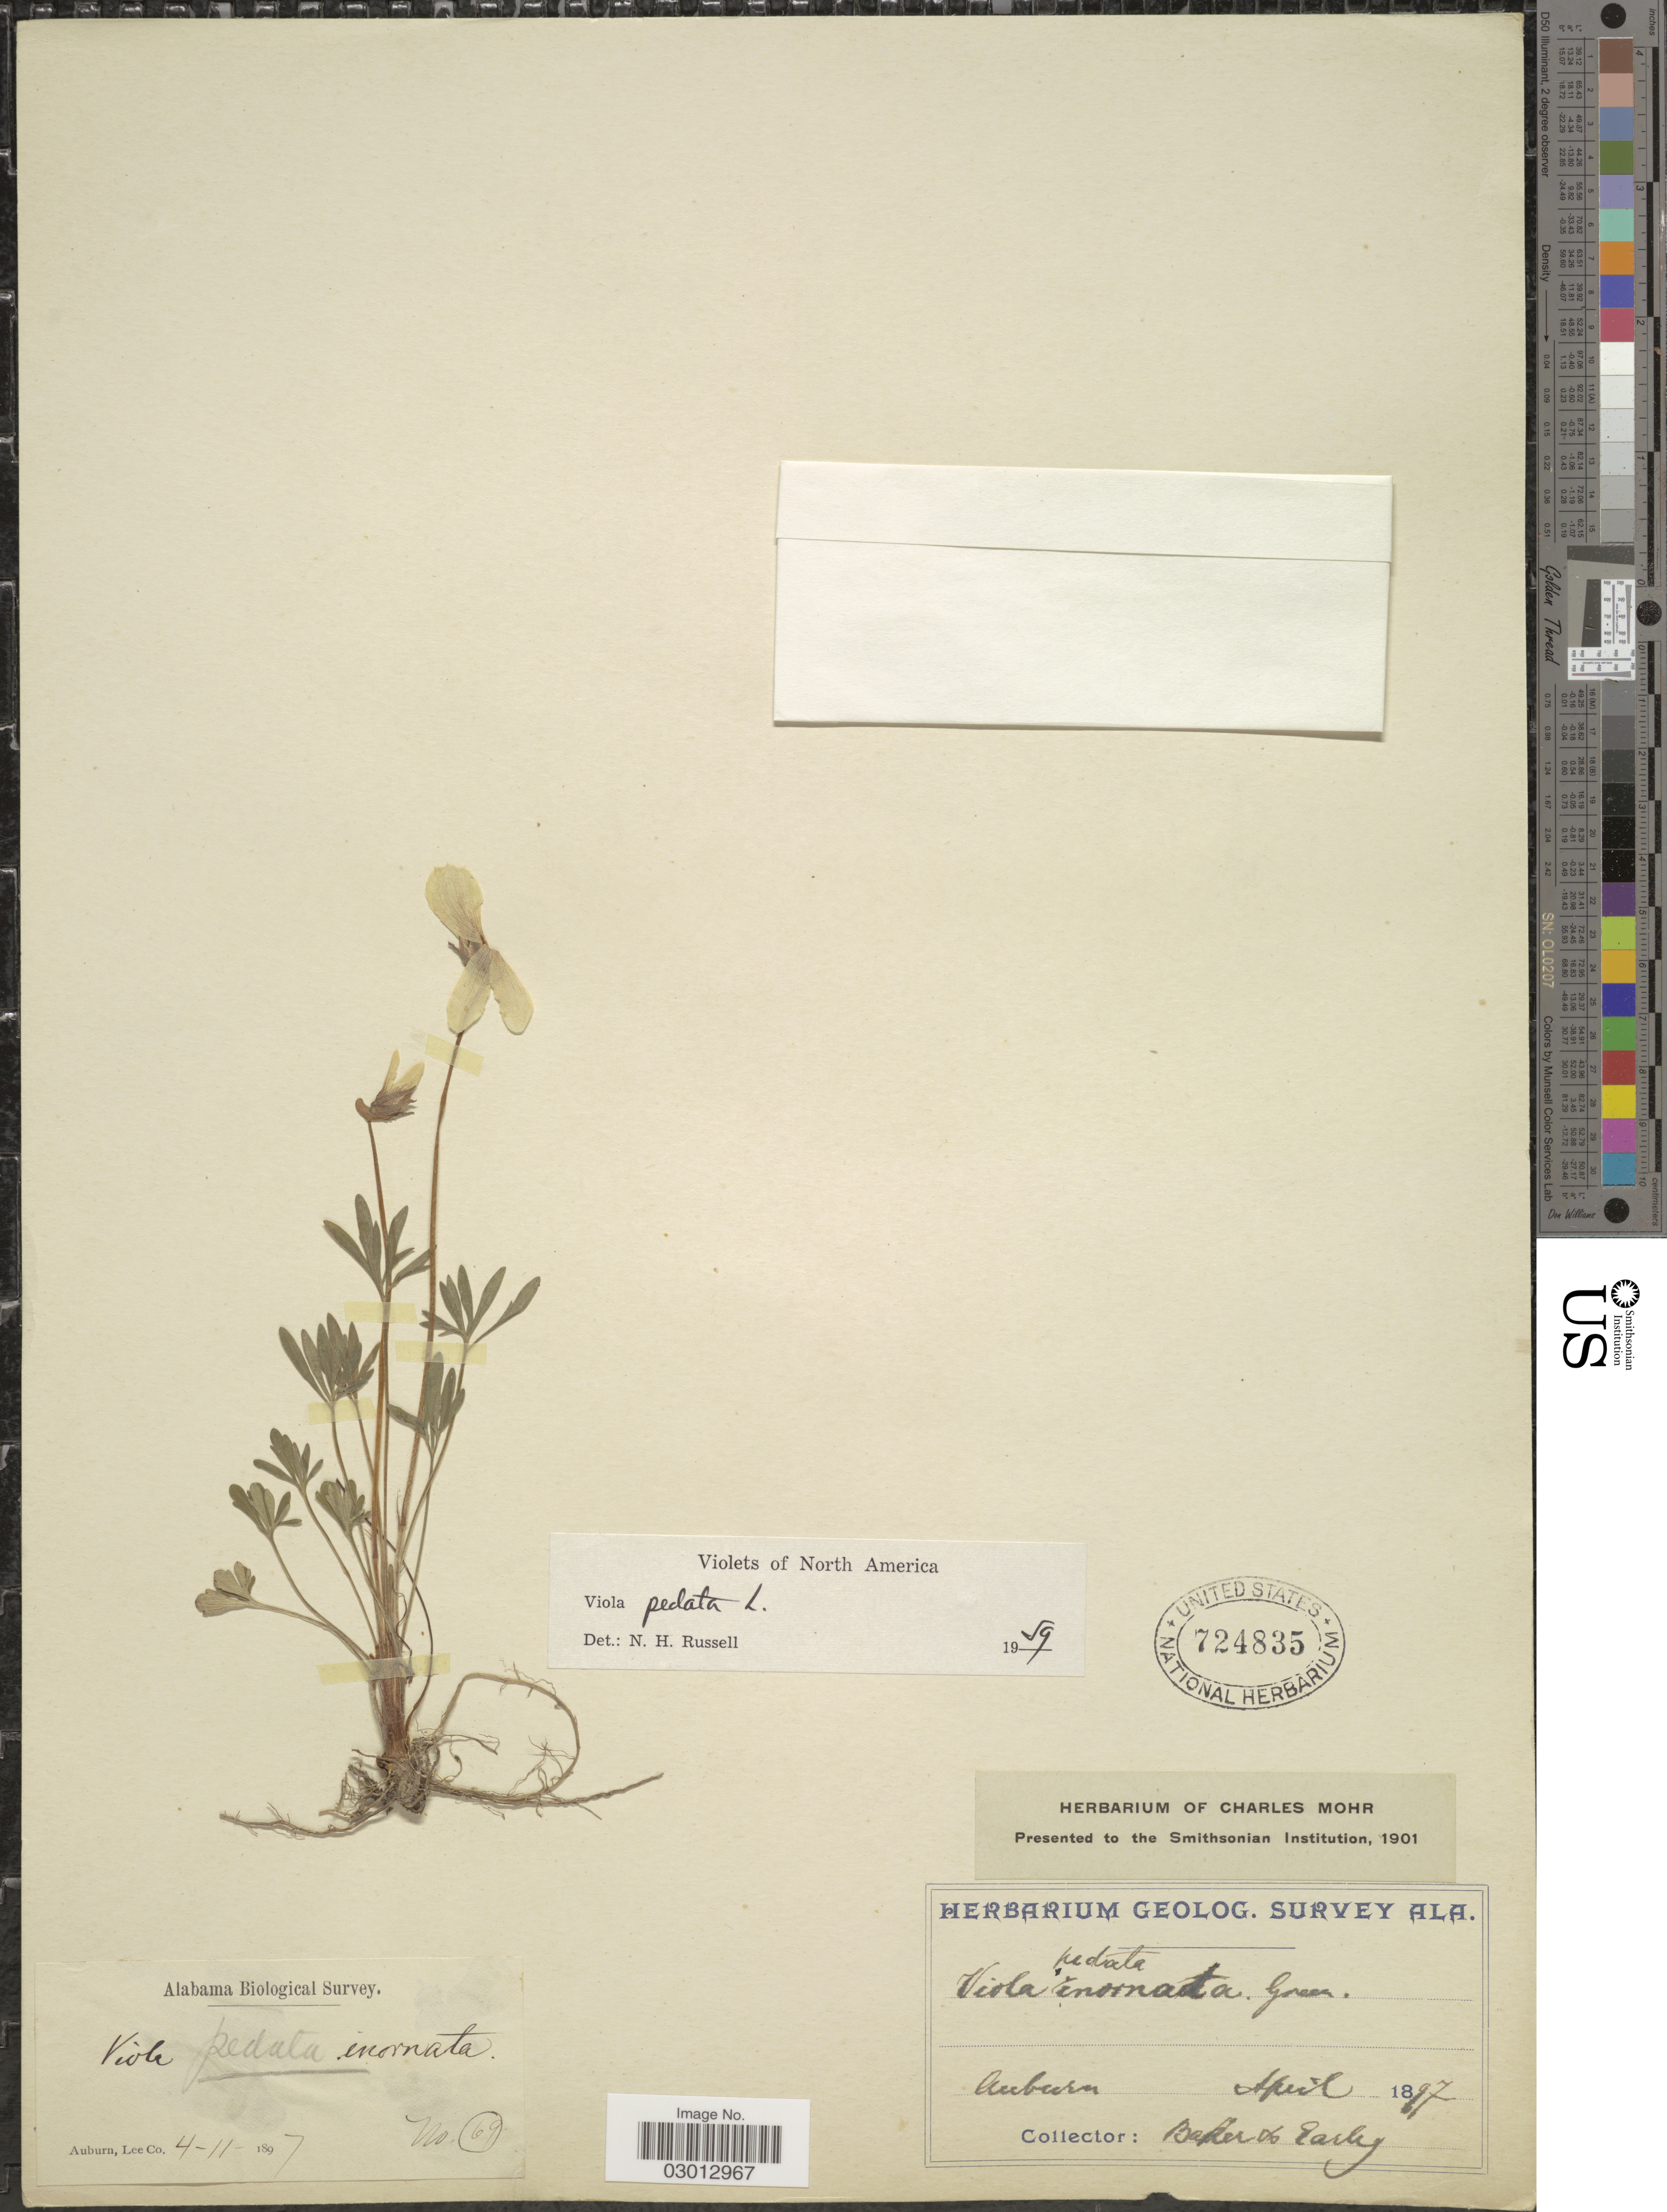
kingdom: Plantae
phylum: Tracheophyta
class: Magnoliopsida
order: Malpighiales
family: Violaceae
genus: Viola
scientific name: Viola pedata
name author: L.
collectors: -- Baker & Early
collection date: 1897-04-11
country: United States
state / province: Alabama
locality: Auburn. Lee Co.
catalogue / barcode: US 724835